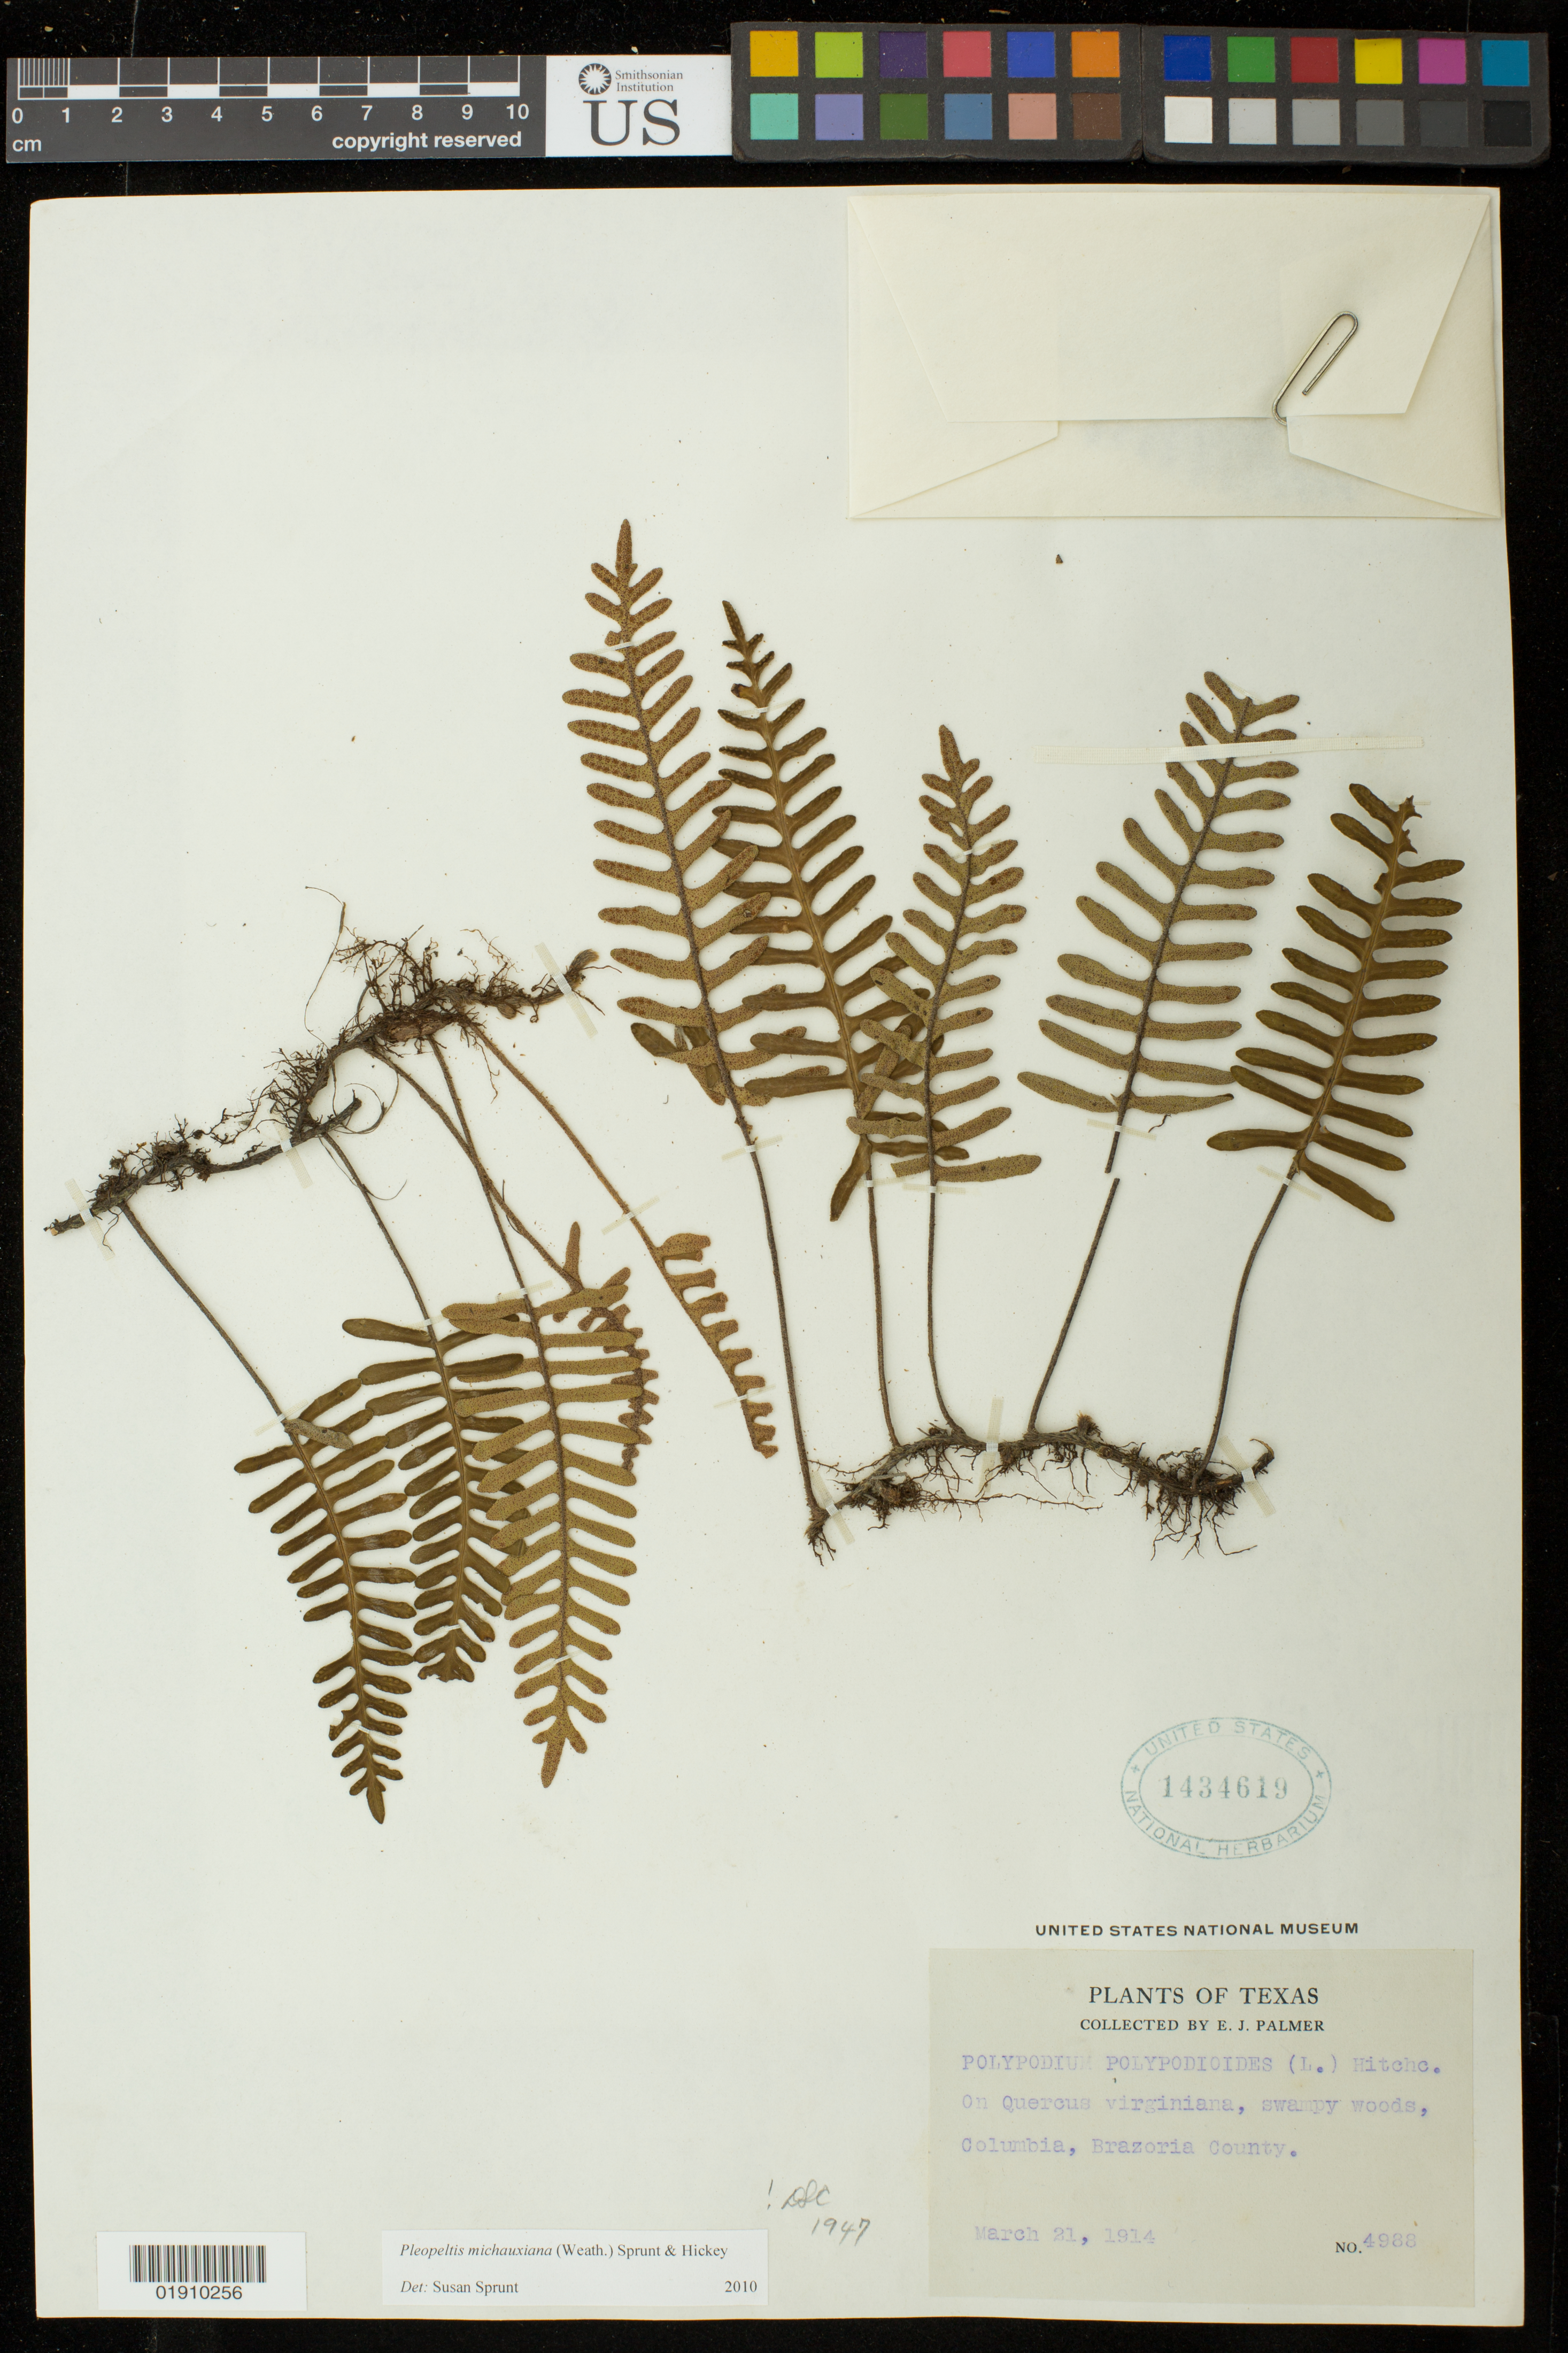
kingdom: Plantae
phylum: Tracheophyta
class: Polypodiopsida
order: Polypodiales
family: Polypodiaceae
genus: Pleopeltis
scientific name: Pleopeltis michauxiana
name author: (Weath.) Hickey & Sprunt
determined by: Sprunt, S. V.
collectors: E. J. Palmer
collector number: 4988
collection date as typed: March 21, 1914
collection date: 1914-03-21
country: United States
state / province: Texas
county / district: Brazoria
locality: Plants of Texas, Columiba, Brazoria County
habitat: swampy woods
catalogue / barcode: US 1434619